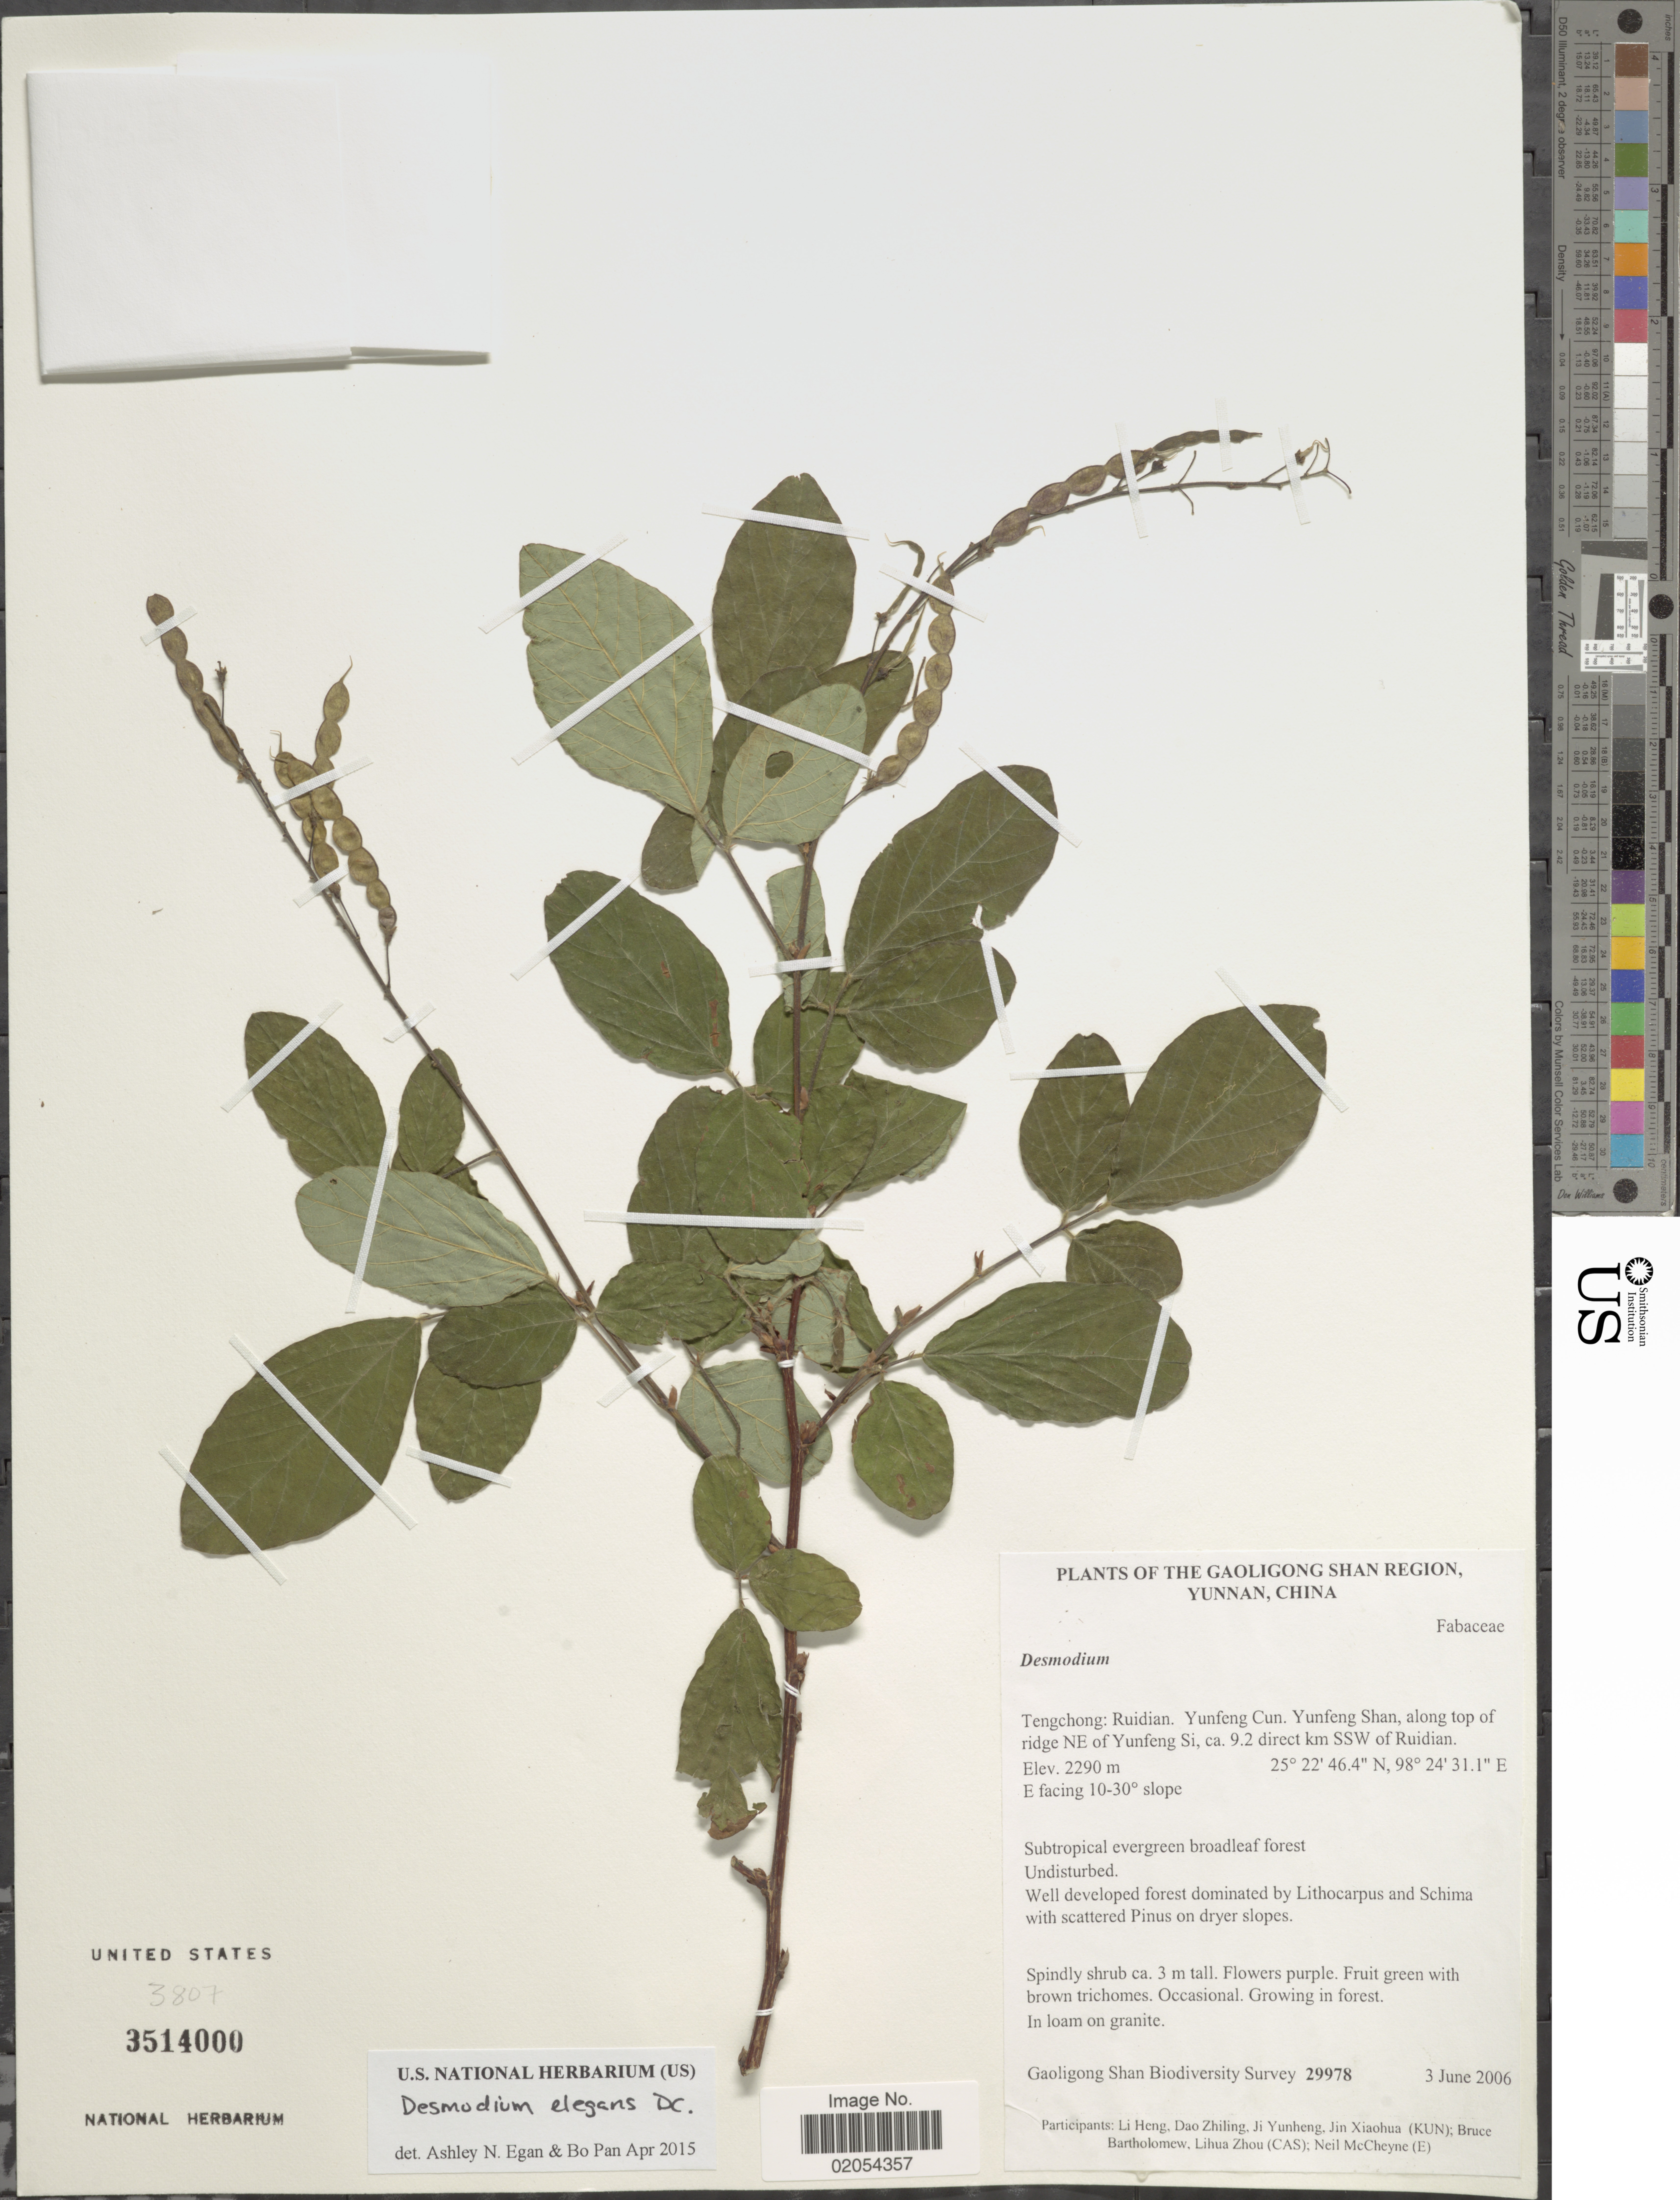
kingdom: Plantae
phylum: Tracheophyta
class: Magnoliopsida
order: Fabales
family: Fabaceae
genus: Sunhangia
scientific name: Sunhangia elegans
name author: (DC.) H. Ohashi & K. Ohashi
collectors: Gaoligong Shan Biodiversity Survey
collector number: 29978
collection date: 2006-06-03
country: China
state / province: Yunnan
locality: Tengchong: Ruidian. Yungfeng Cun, Yunfeng Shan, along top of ridge NE of Yunfeng Si, ca. 9.2 direct km SSW of Ruidian.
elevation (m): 2290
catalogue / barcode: US 3514000